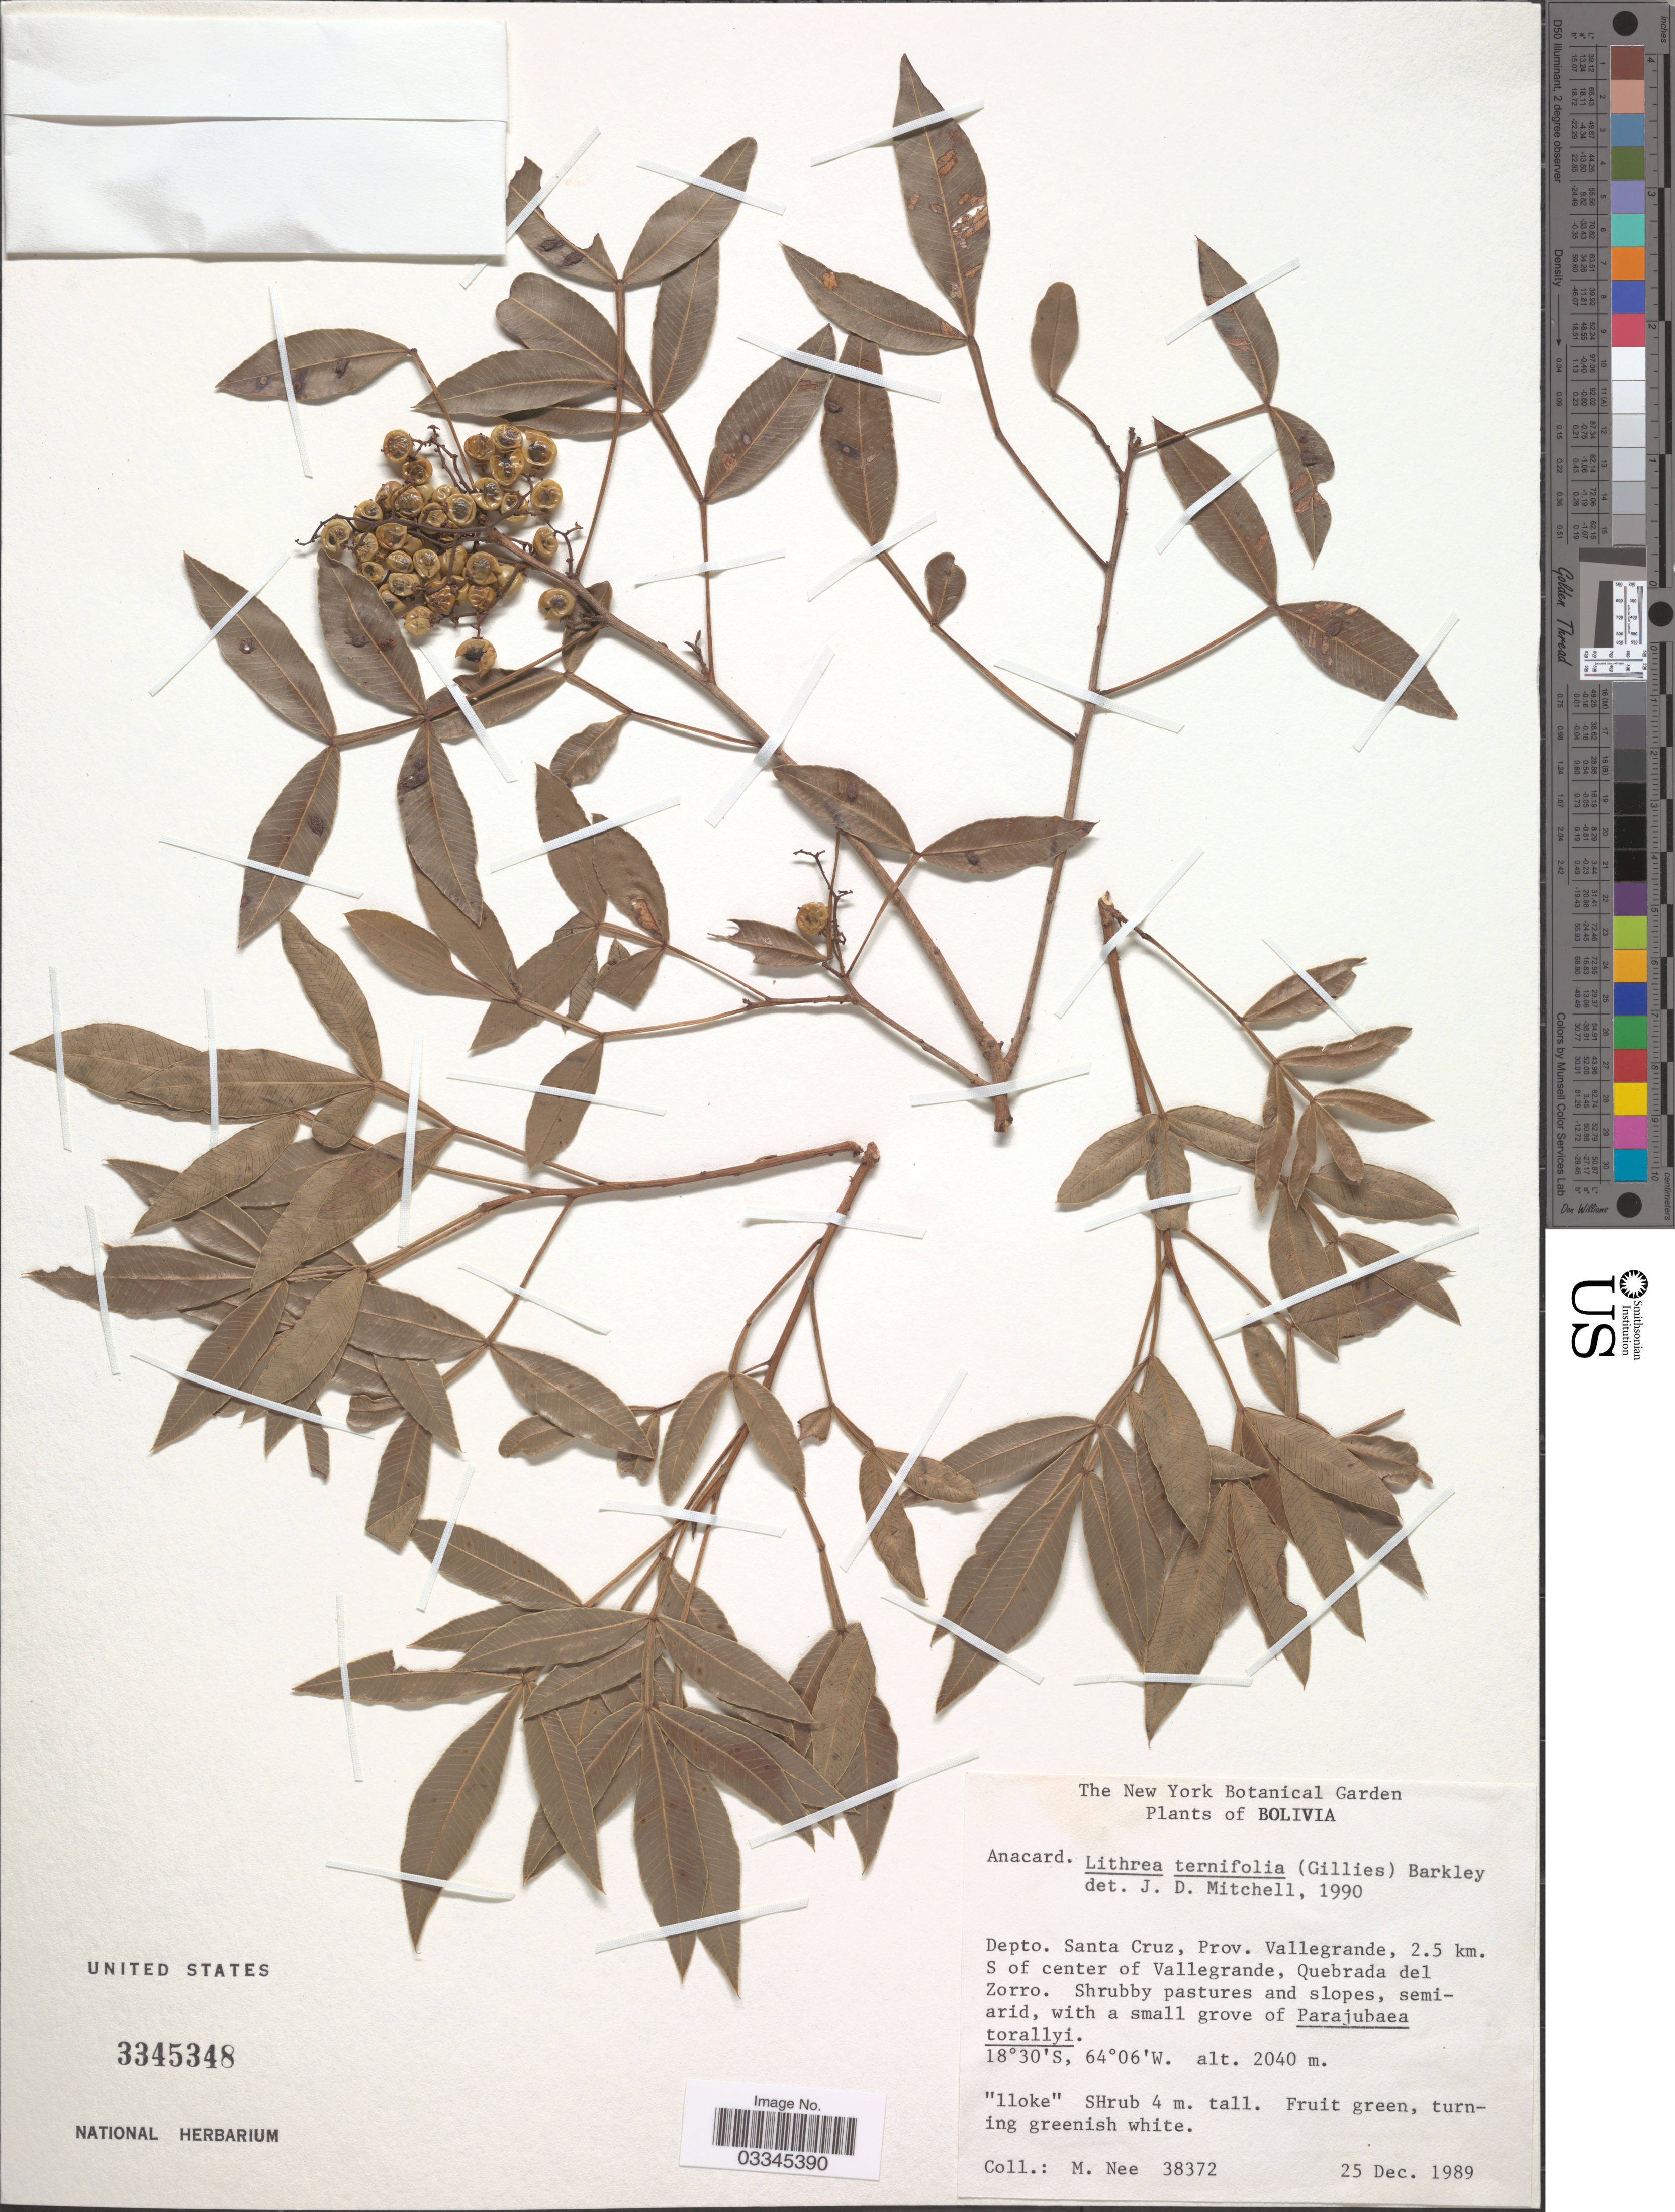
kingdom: Plantae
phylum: Tracheophyta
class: Magnoliopsida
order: Sapindales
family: Anacardiaceae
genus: Lithraea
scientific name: Lithraea ternifolia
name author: (Gillies ex Hook.) F.A. Barkley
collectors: M. Nee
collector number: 38372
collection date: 1989-12-25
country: Bolivia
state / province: Santa Cruz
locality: Depto. Santa Cruz, Prov. Vallegrande, 2.5 km S of center of Vallegrande, Quebrada del Zorro.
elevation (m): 2040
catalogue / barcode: US 3345348